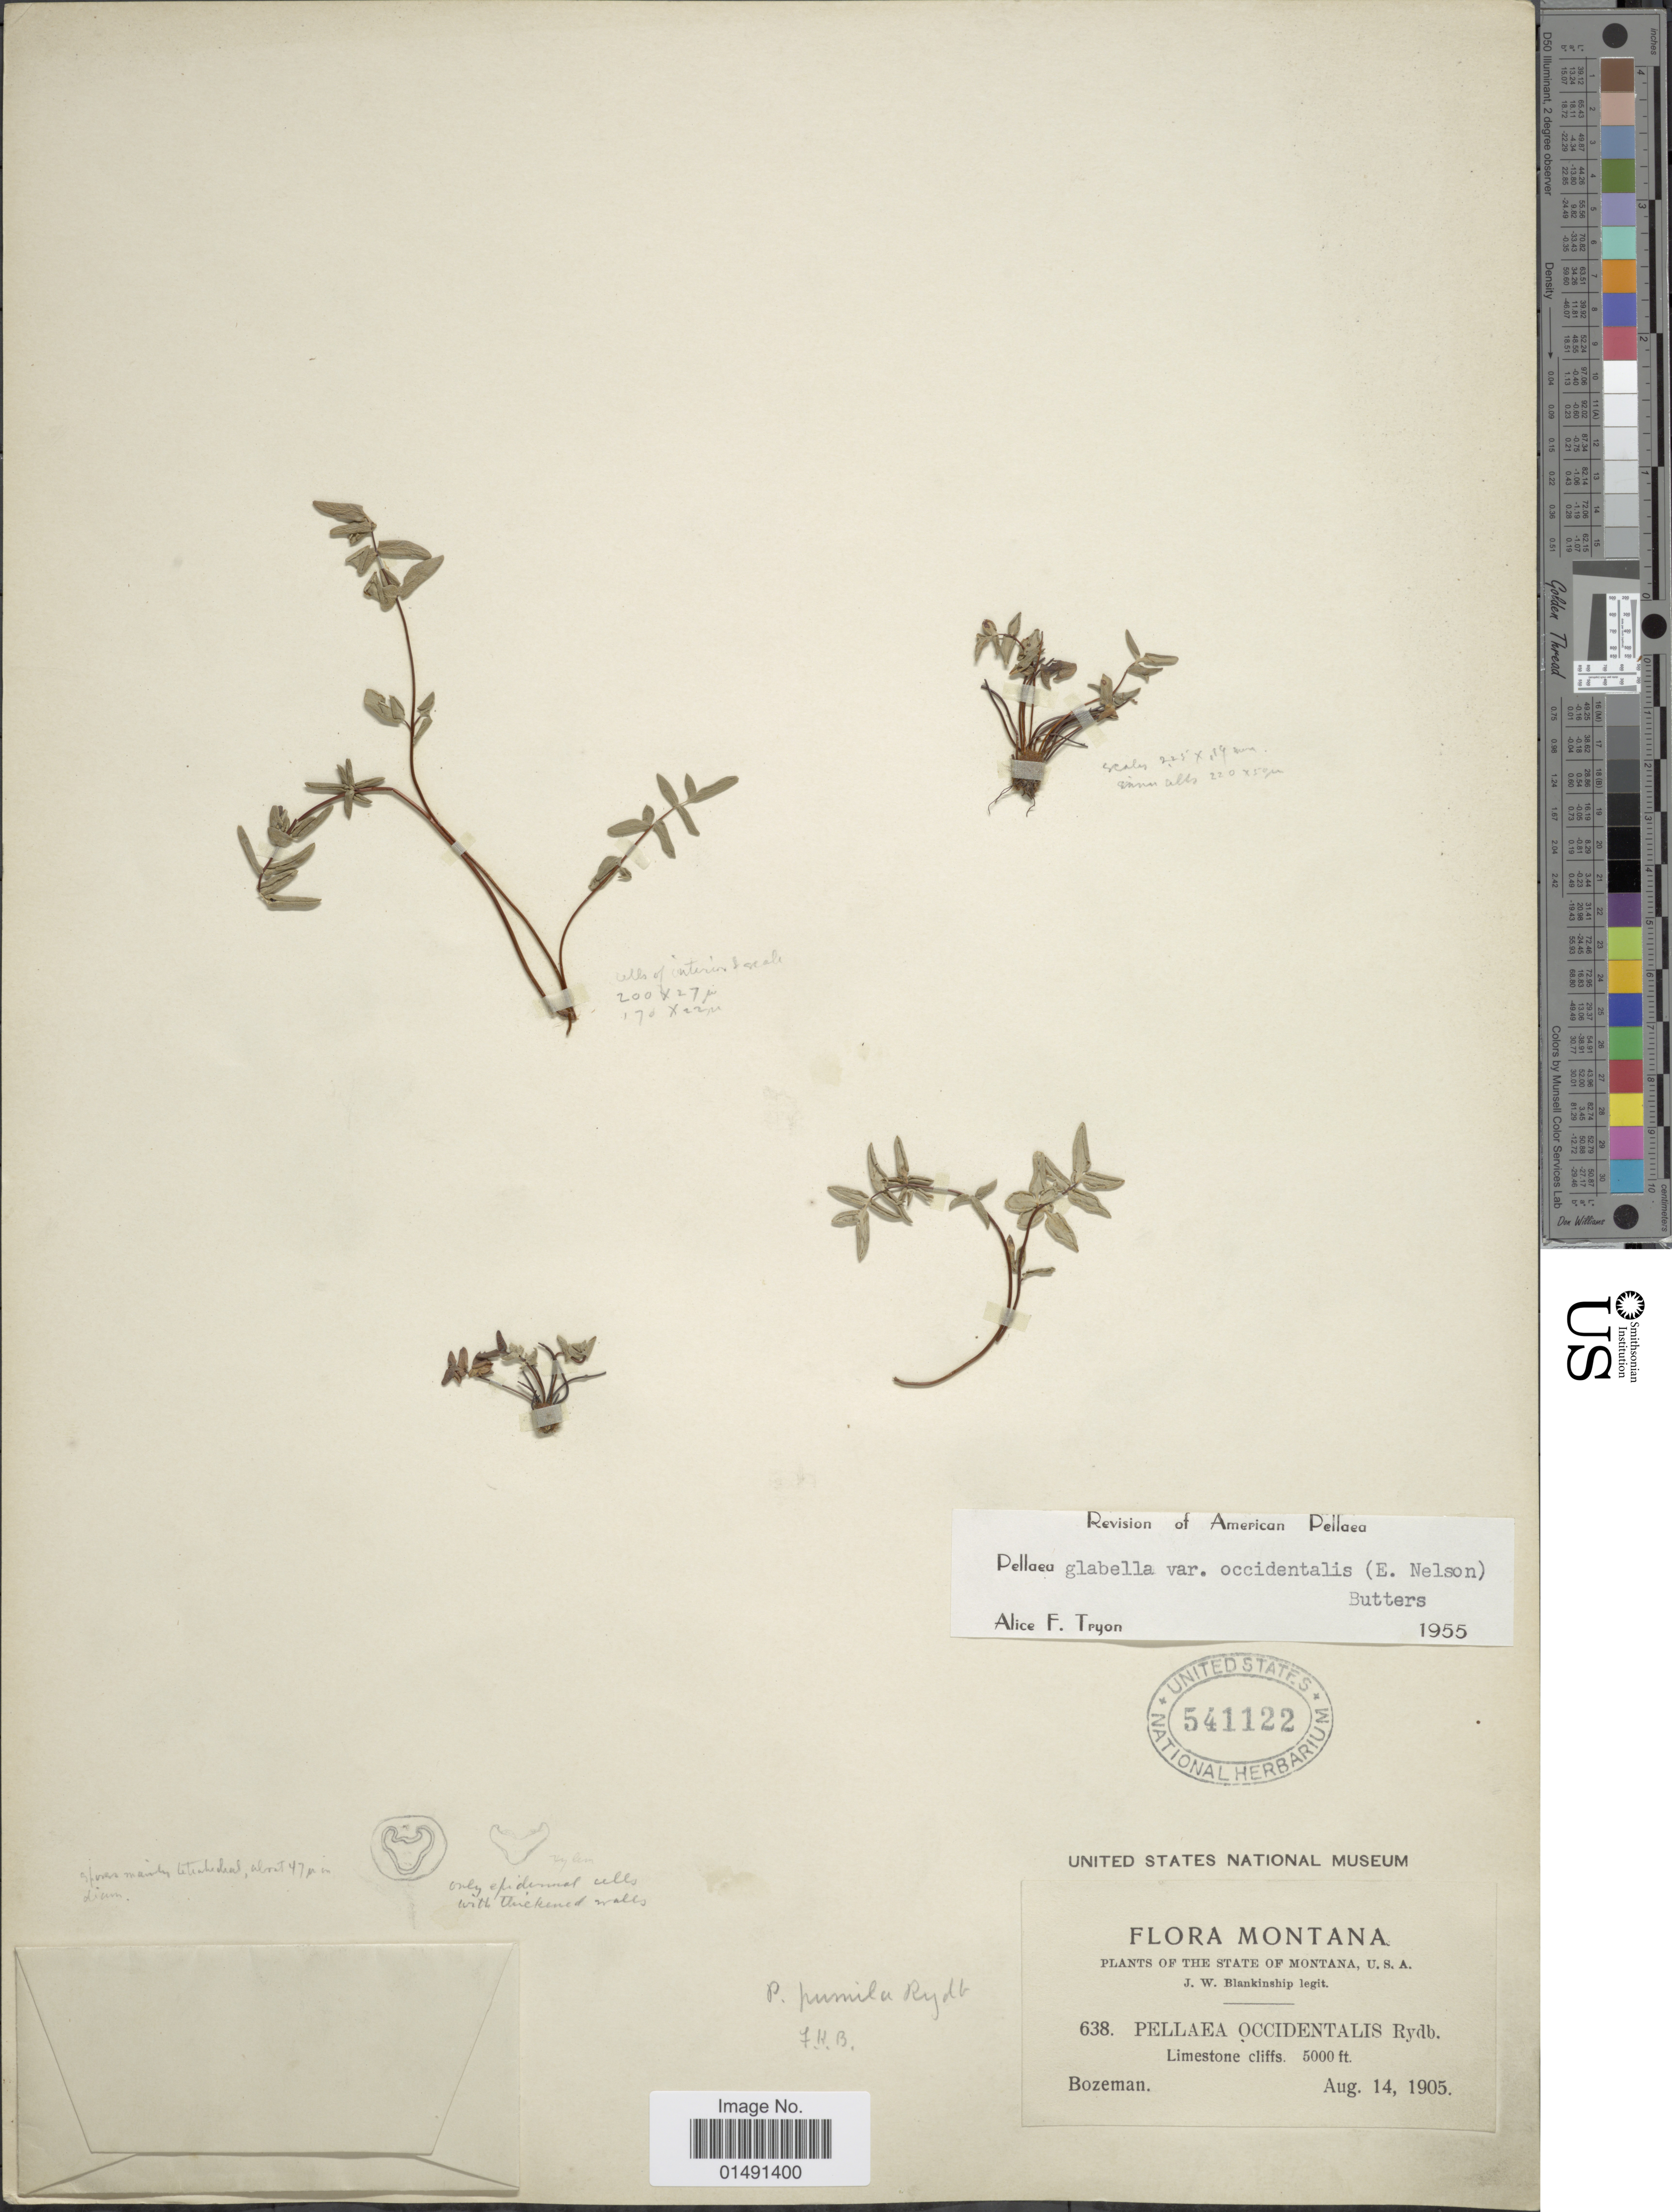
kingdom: Plantae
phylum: Tracheophyta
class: Polypodiopsida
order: Polypodiales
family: Pteridaceae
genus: Pellaea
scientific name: Pellaea glabella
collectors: J. W. Blankinship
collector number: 638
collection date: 1905-08-14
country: United States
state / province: Montana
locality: The State of Montana, Limestone cliffs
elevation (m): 1524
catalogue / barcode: US 541122